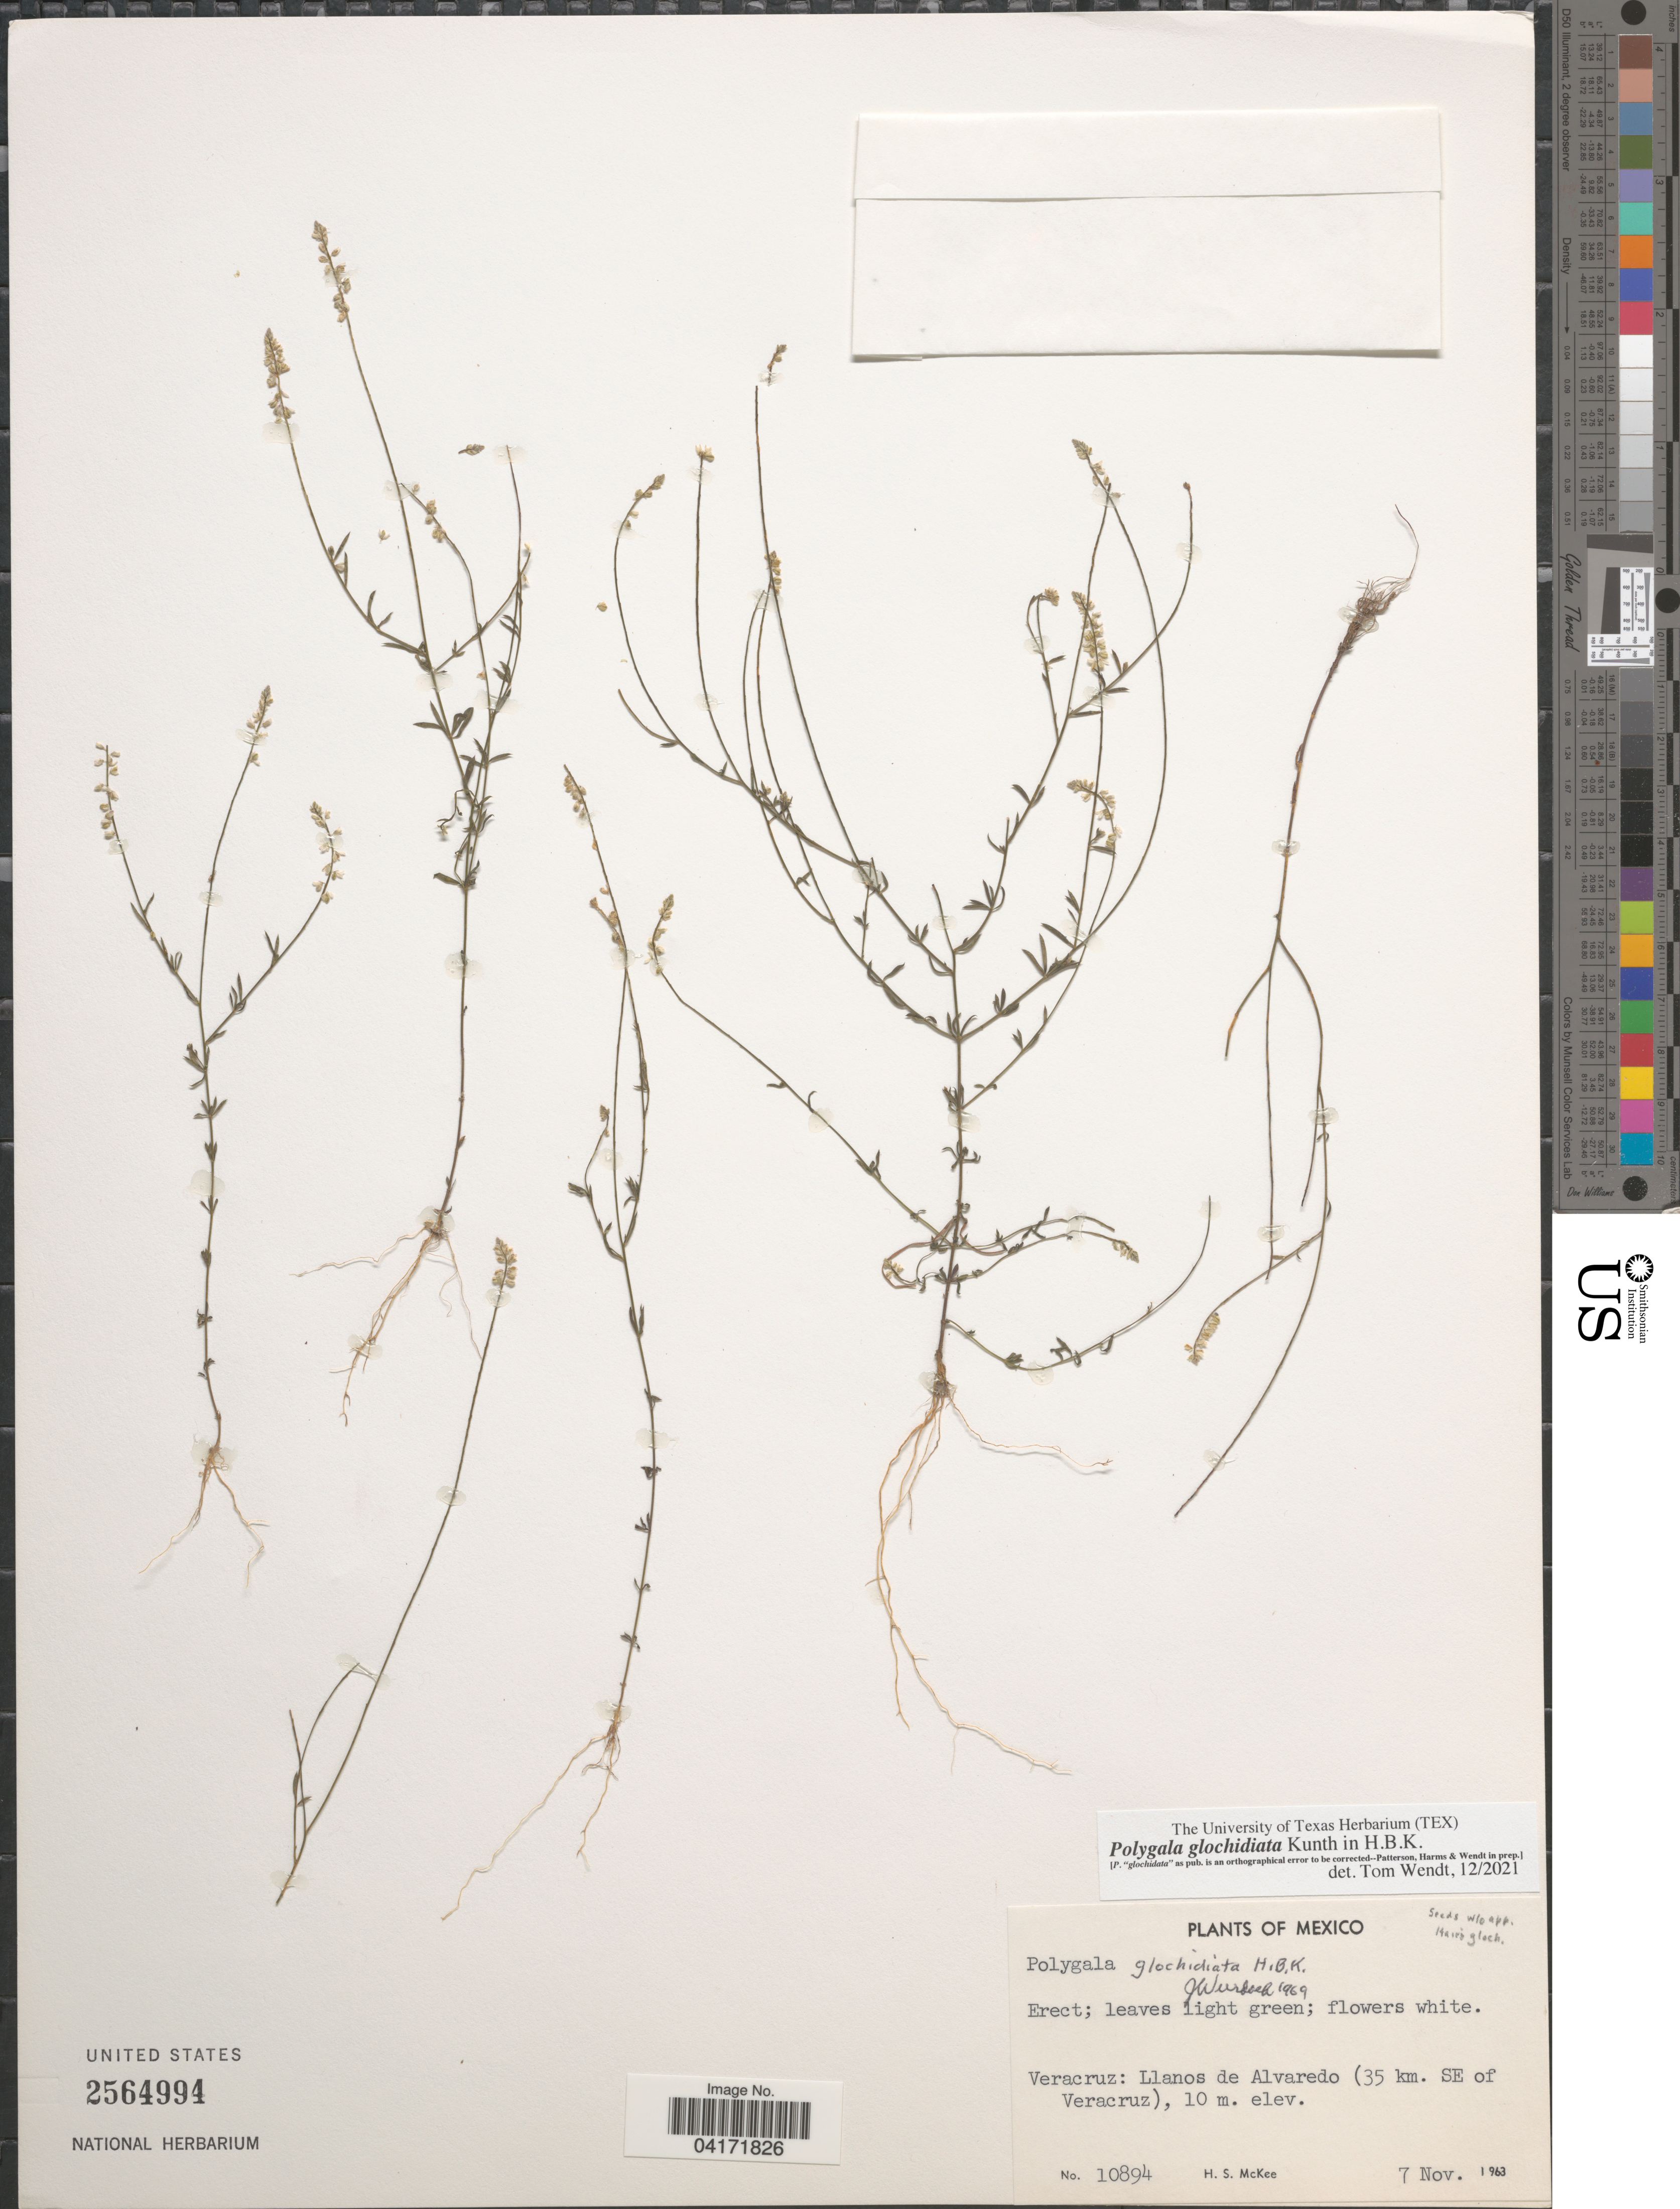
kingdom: Plantae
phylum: Tracheophyta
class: Magnoliopsida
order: Fabales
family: Polygalaceae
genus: Polygala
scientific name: Polygala glochidiata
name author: Kunth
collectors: H. S. McKee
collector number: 10894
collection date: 1963-11-07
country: Mexico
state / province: Veracruz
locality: Veracruz: Llanos de Alvaredo (35 km. SE of Veracruz).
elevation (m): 10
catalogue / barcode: US 2564994